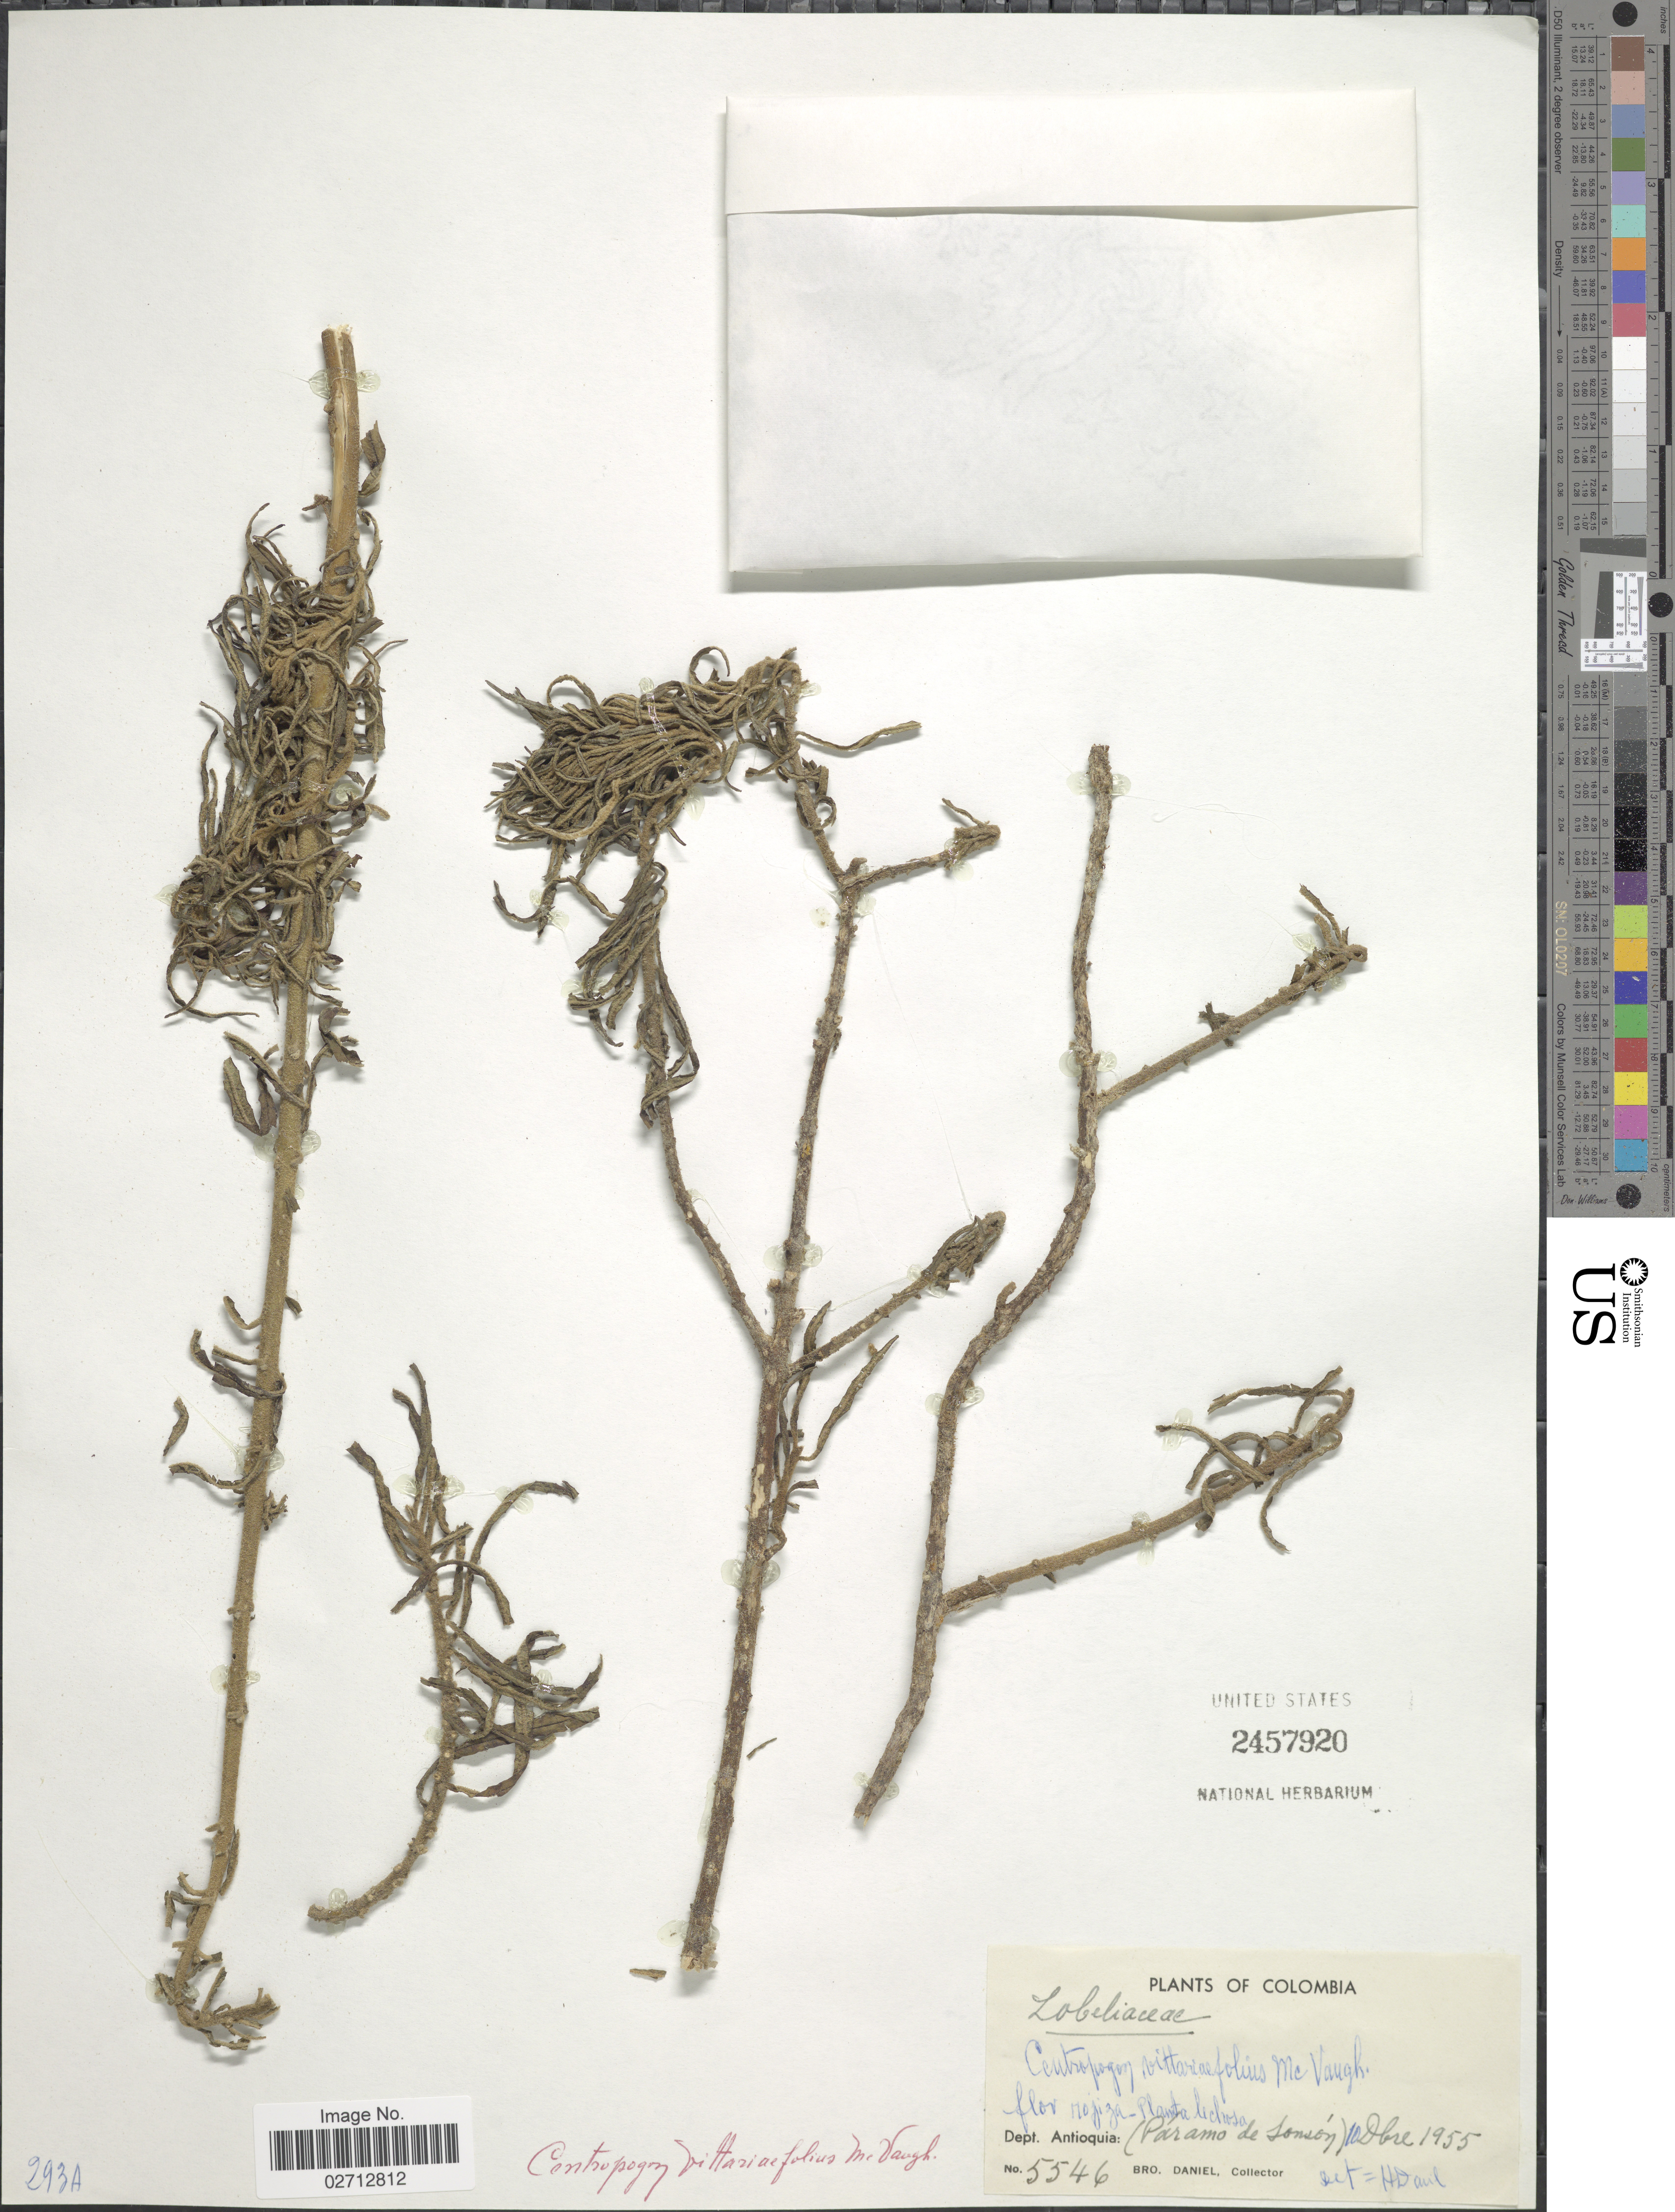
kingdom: Plantae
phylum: Tracheophyta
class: Magnoliopsida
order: Asterales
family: Campanulaceae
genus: Centropogon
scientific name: Centropogon vittariaefolius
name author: McVaugh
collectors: Bro. Daniel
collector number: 5546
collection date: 1955-12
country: Colombia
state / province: Antioquia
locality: (Paramo de Sonson)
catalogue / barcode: US 2457920